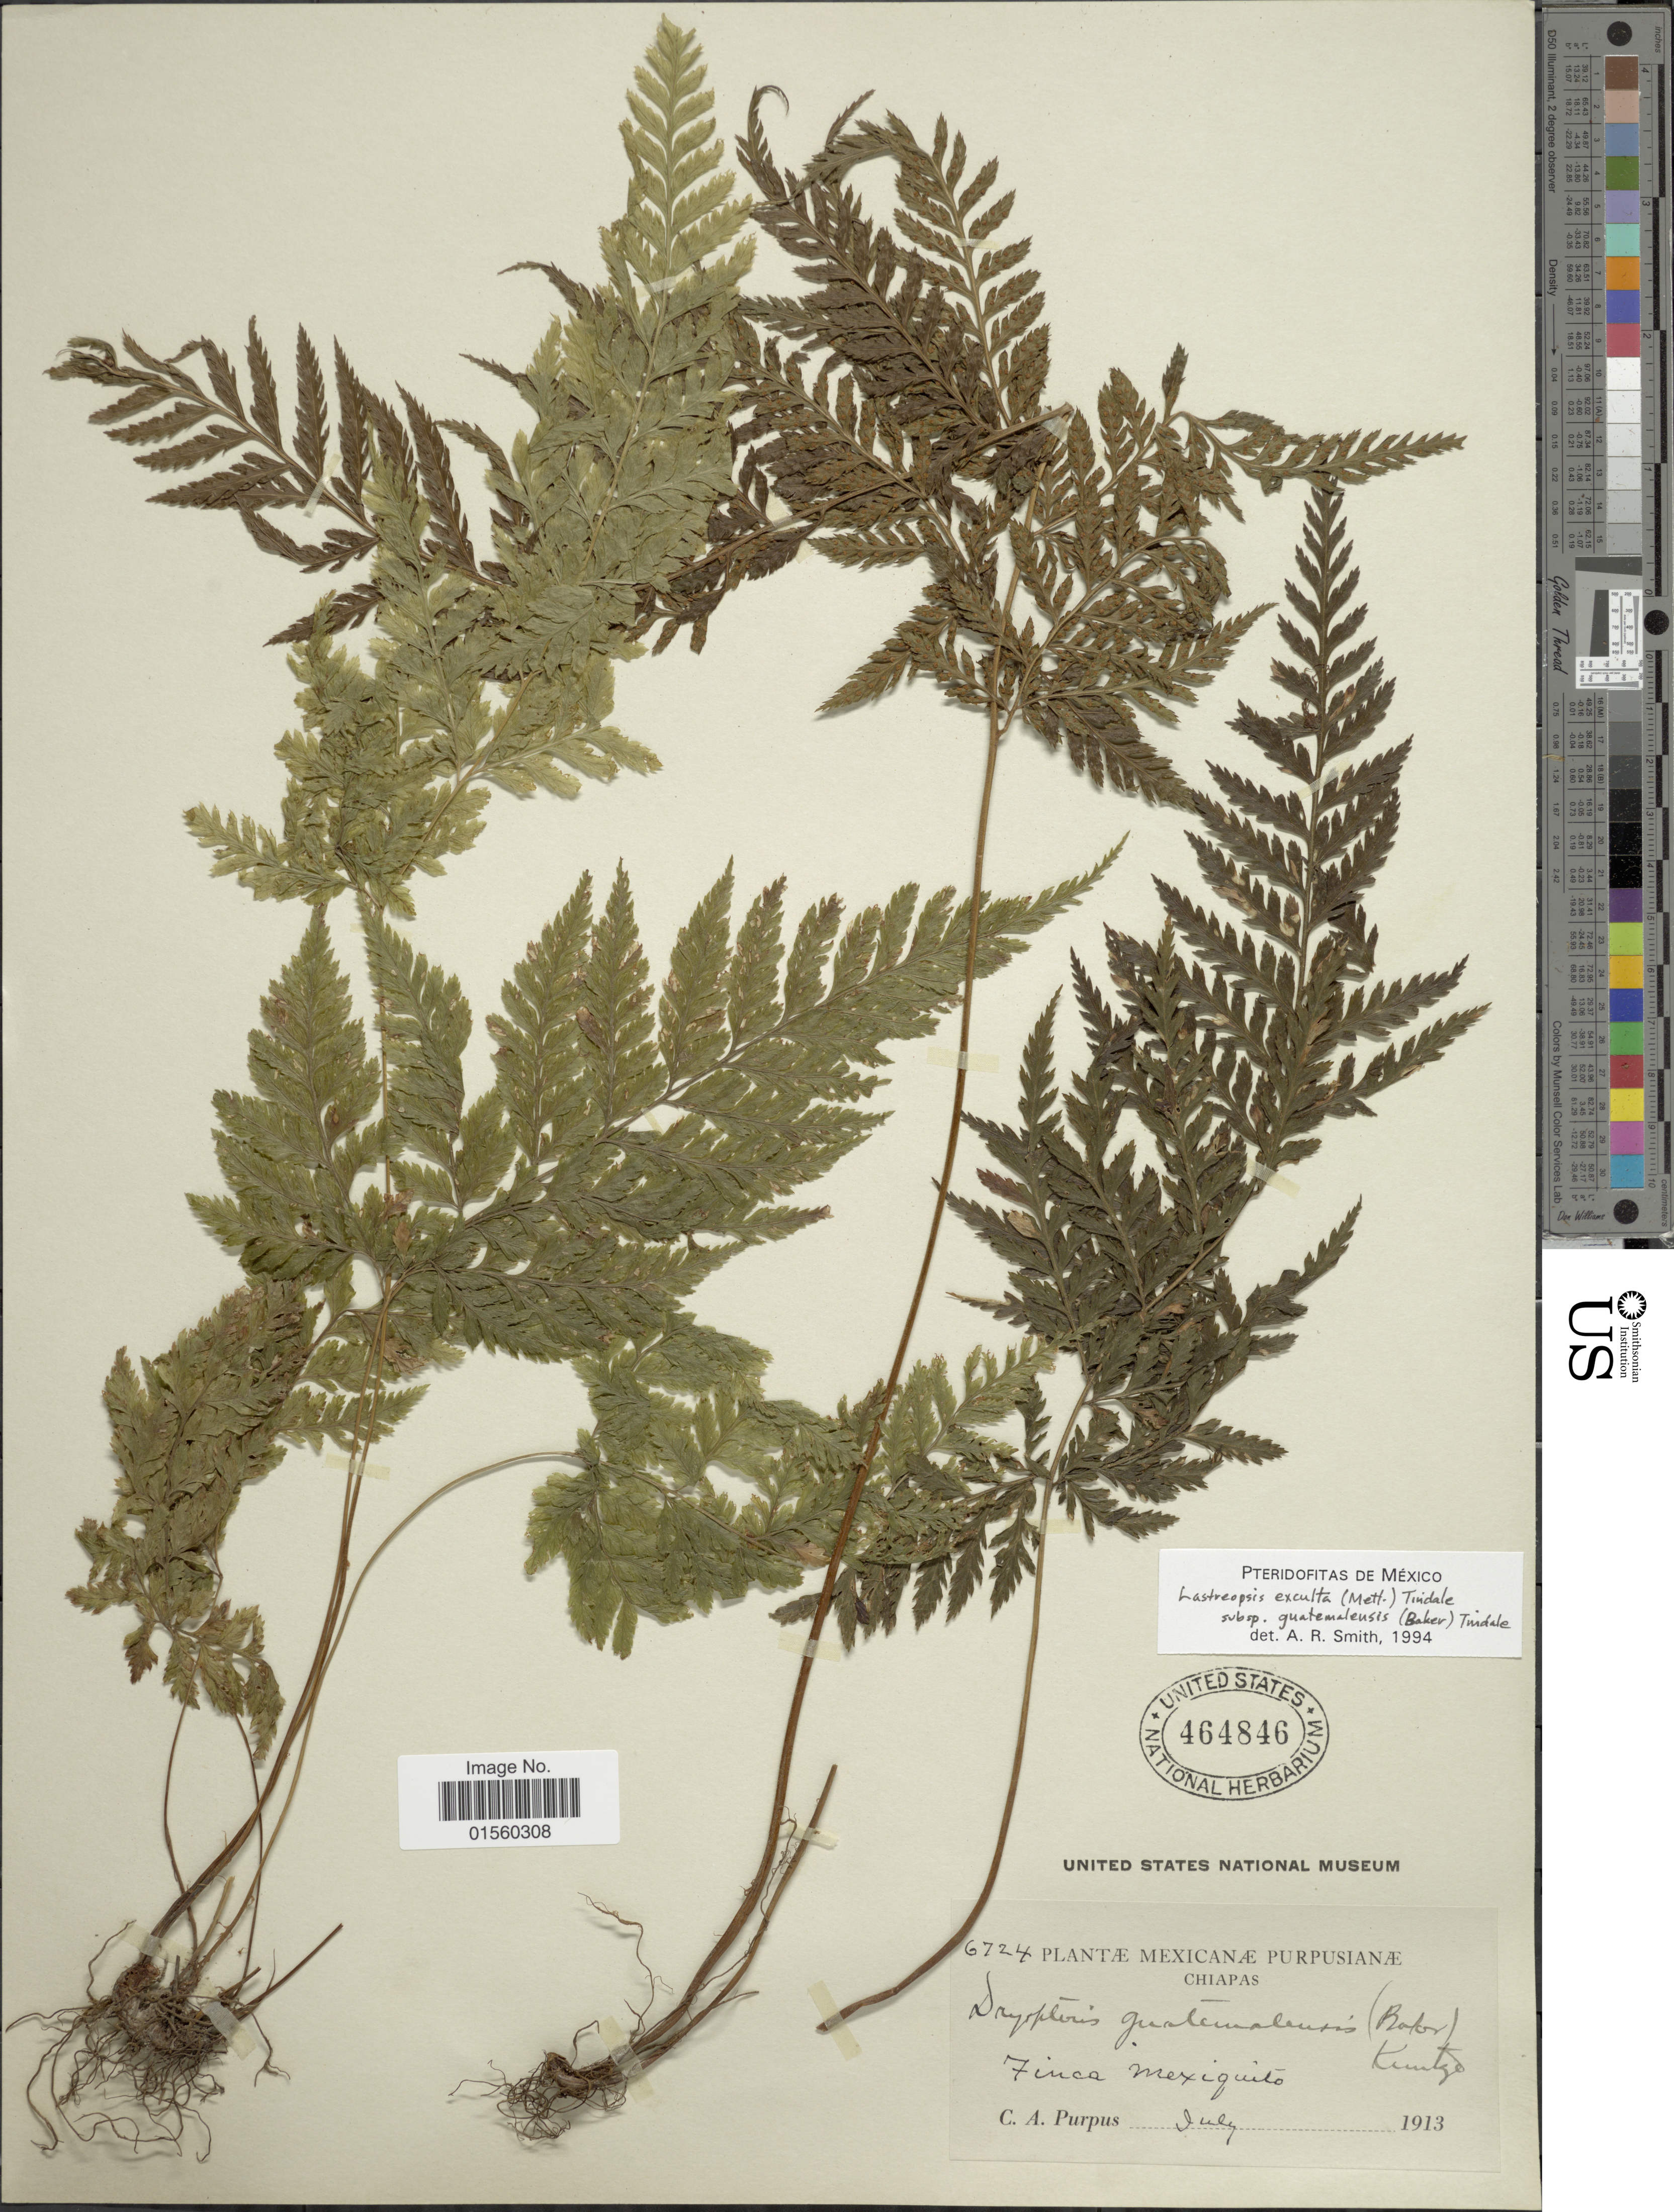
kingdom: Plantae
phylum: Tracheophyta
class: Polypodiopsida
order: Polypodiales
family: Dryopteridaceae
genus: Parapolystichum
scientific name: Parapolystichum excultum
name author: (Mett.) Labiak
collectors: C. A. Purpus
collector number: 6724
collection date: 1913-07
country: Mexico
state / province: Chiapas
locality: Finca Mexiquito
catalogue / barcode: US 464846